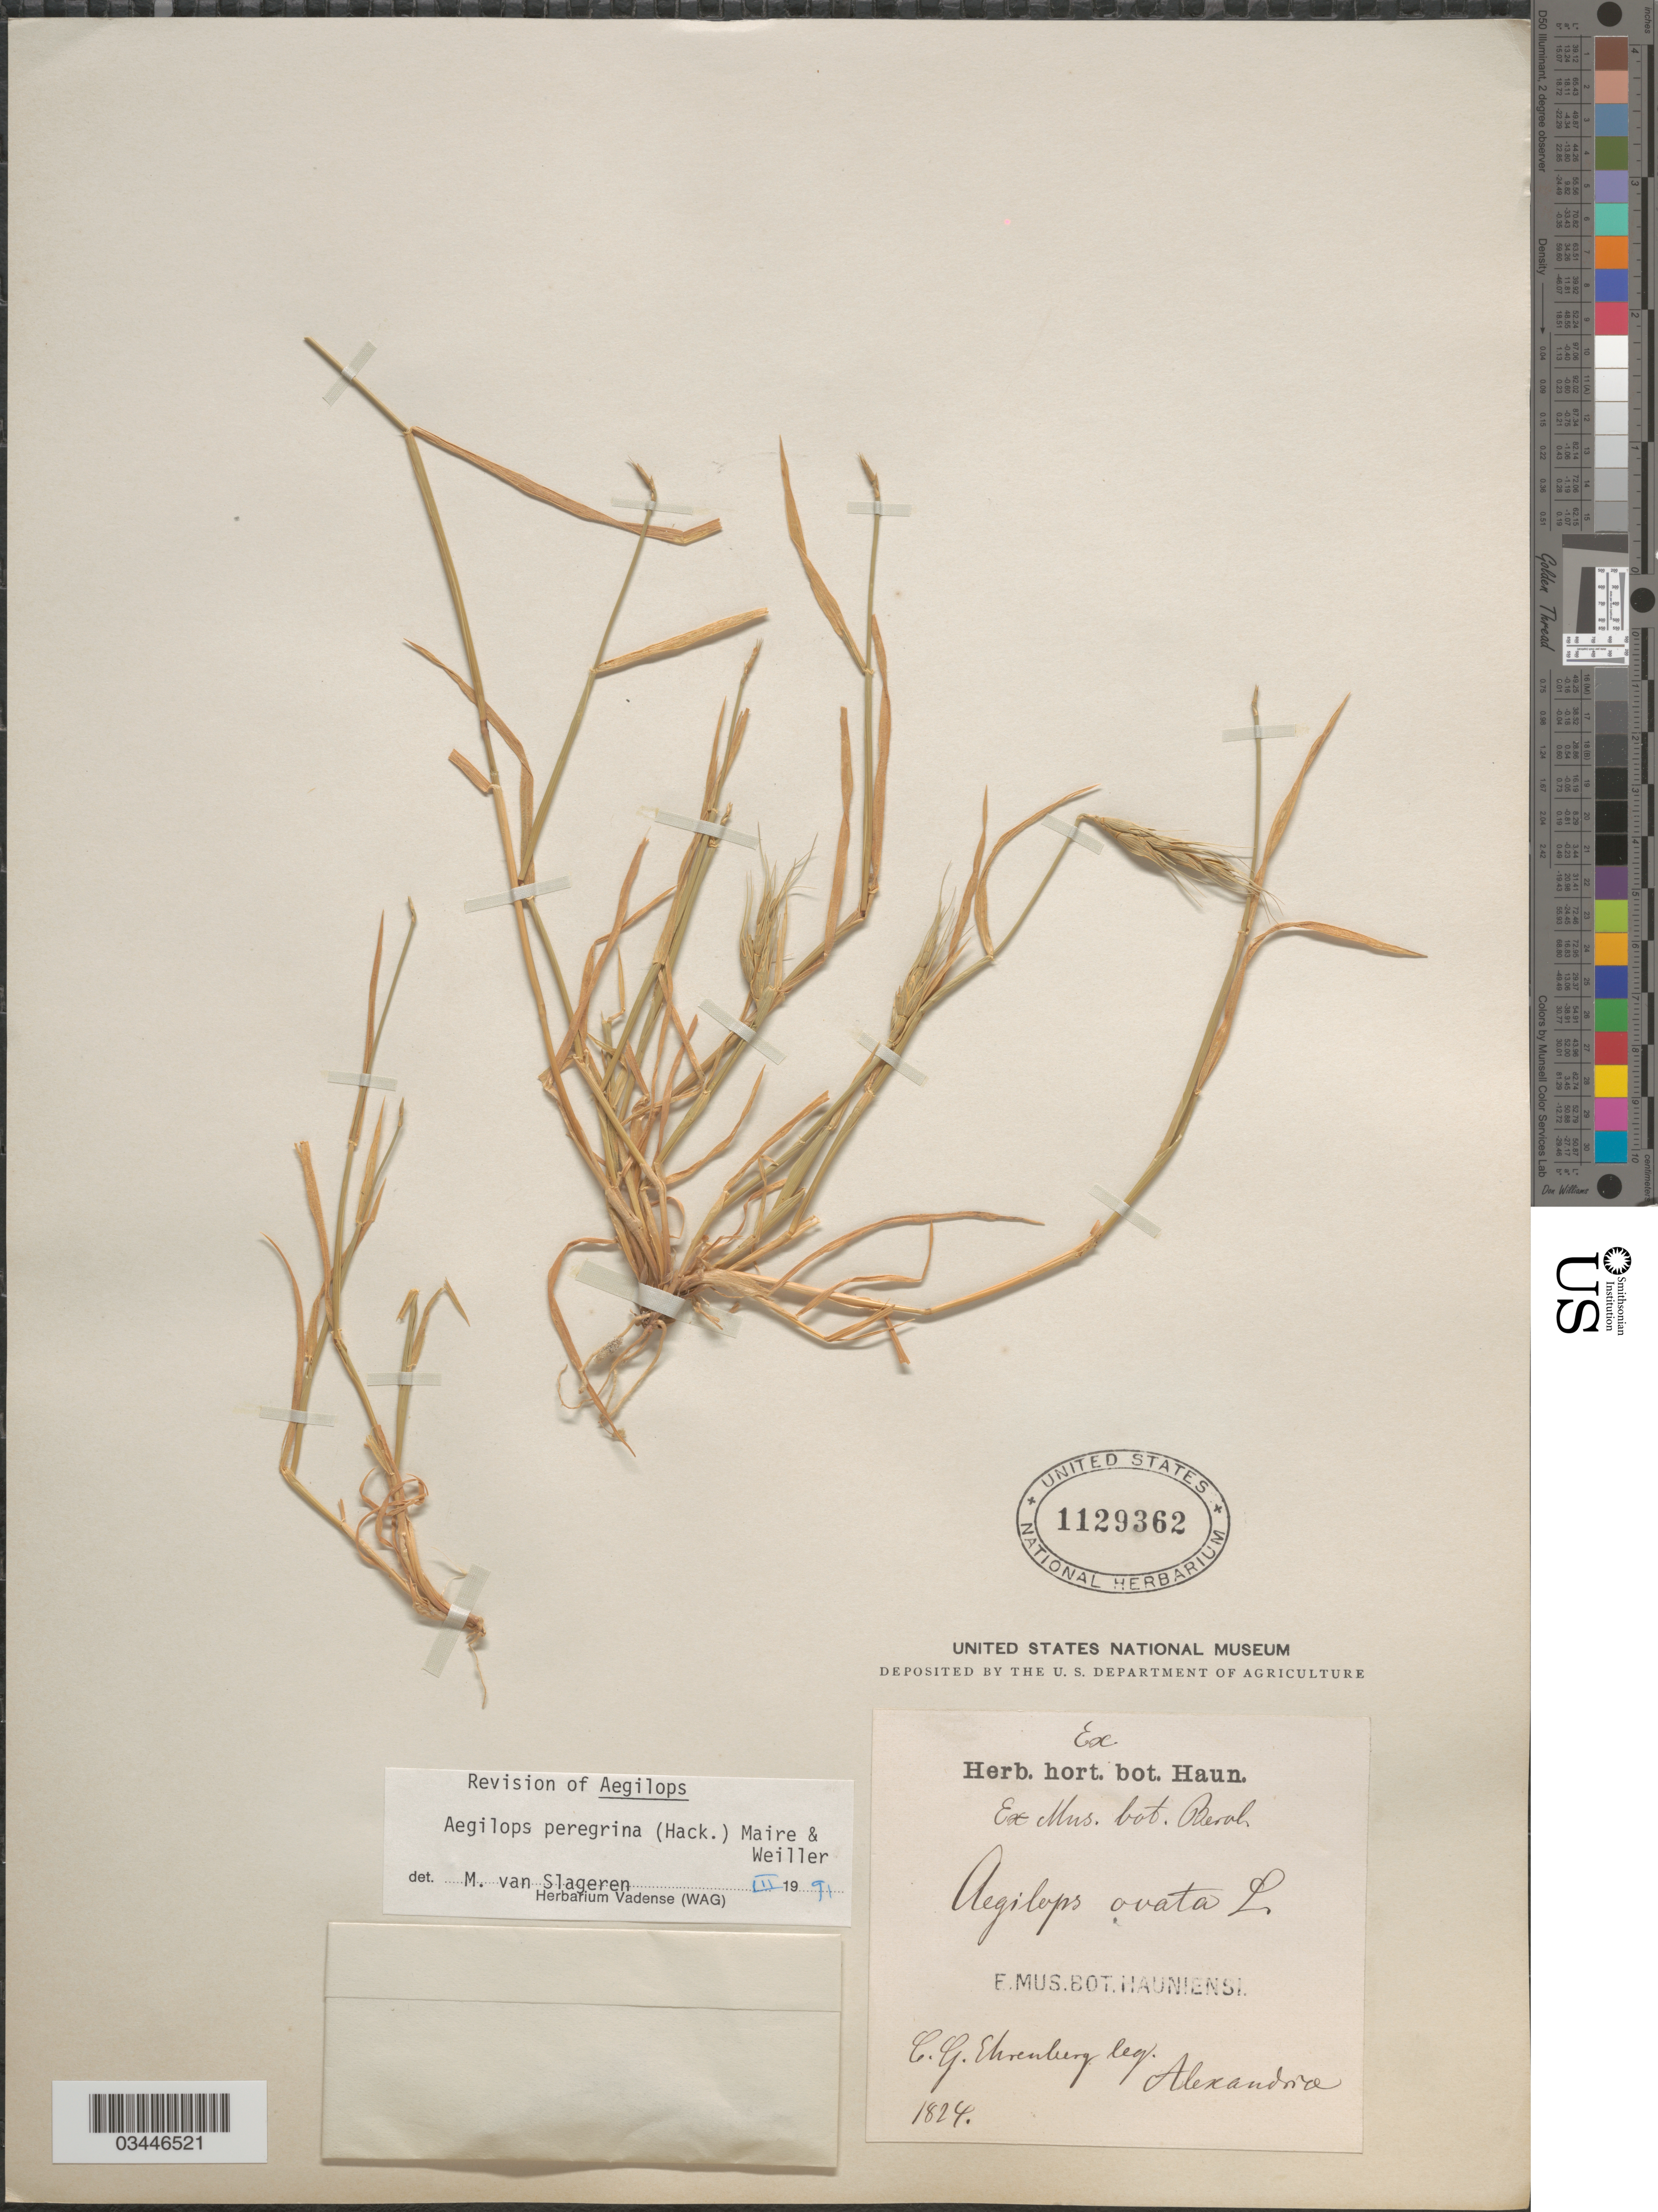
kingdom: Plantae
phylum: Tracheophyta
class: Liliopsida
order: Poales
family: Poaceae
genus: Aegilops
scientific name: Aegilops peregrina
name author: (Hack.) Eig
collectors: C. Ehrenberg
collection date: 1824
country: Egypt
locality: Alexandria.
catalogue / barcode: US 1129362